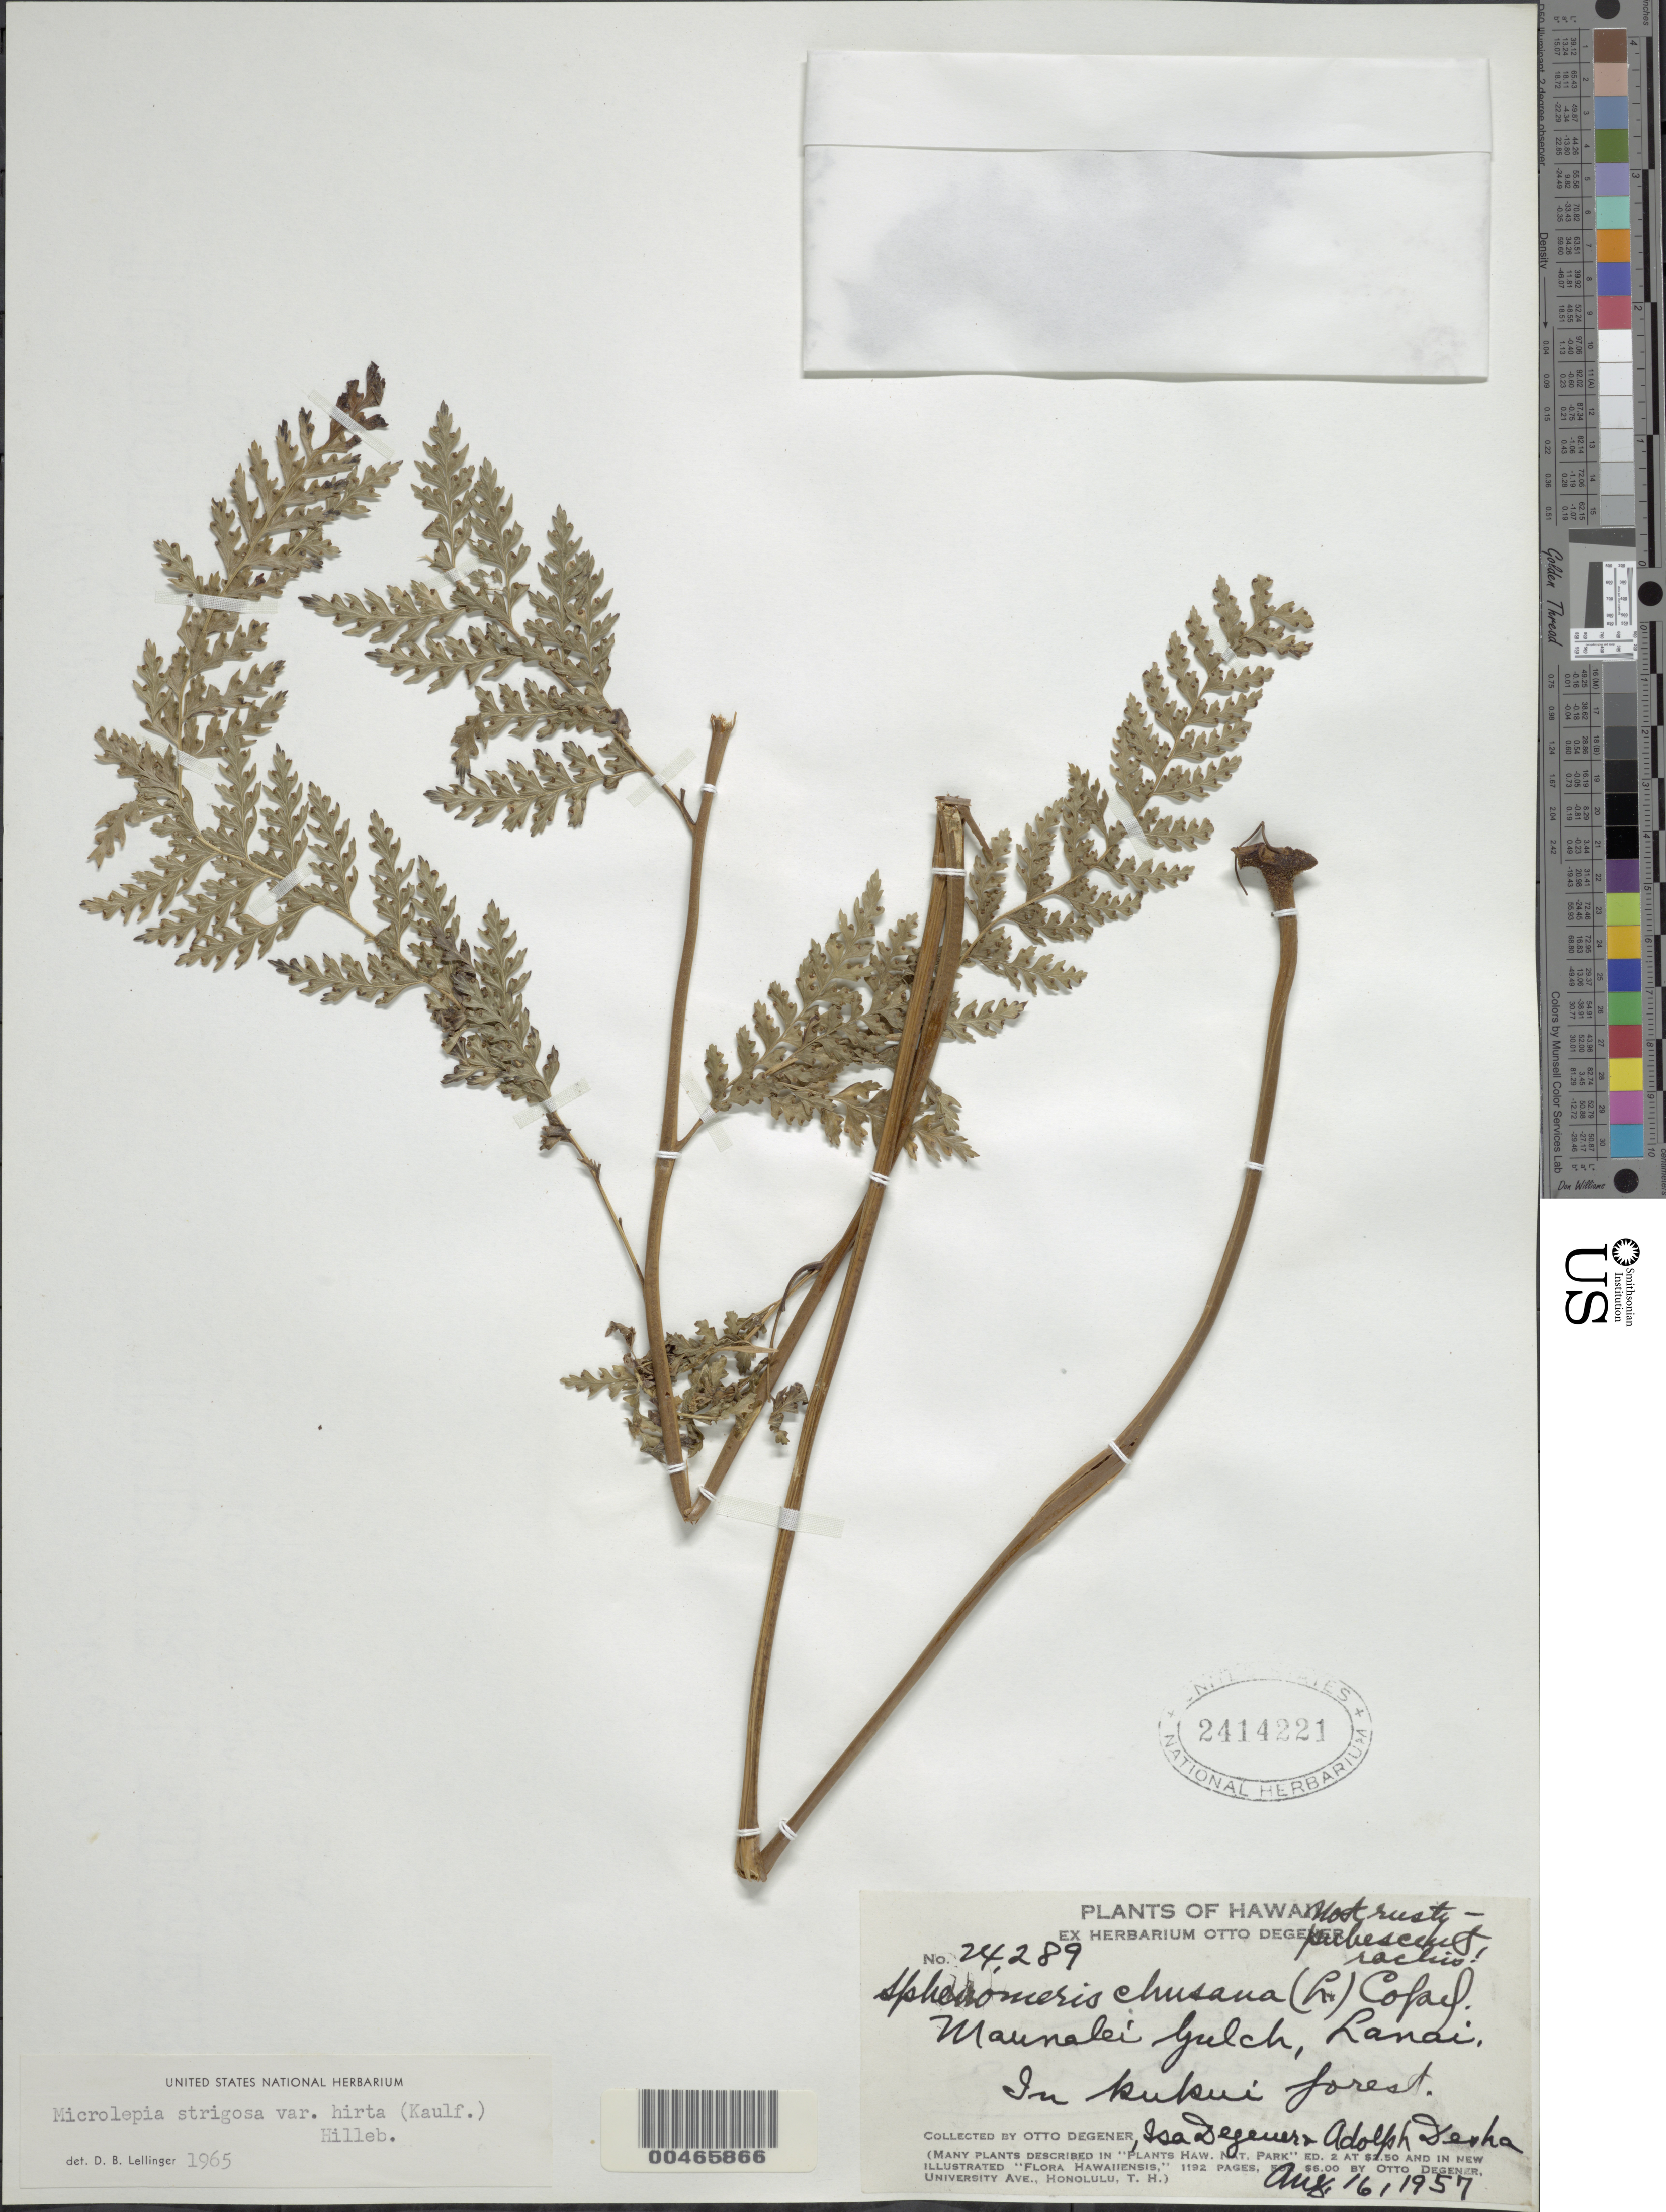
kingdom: Plantae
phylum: Tracheophyta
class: Polypodiopsida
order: Polypodiales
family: Dennstaedtiaceae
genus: Microlepia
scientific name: Microlepia speluncae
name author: (L.) T. Moore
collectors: O. Degener, I. Degener & A. Desha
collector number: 24289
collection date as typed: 16 Aug 1957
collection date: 1957-08-16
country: United States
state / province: Hawaii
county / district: Kauai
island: Kaua'i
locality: Maunalei Gulch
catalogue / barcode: US 2414221